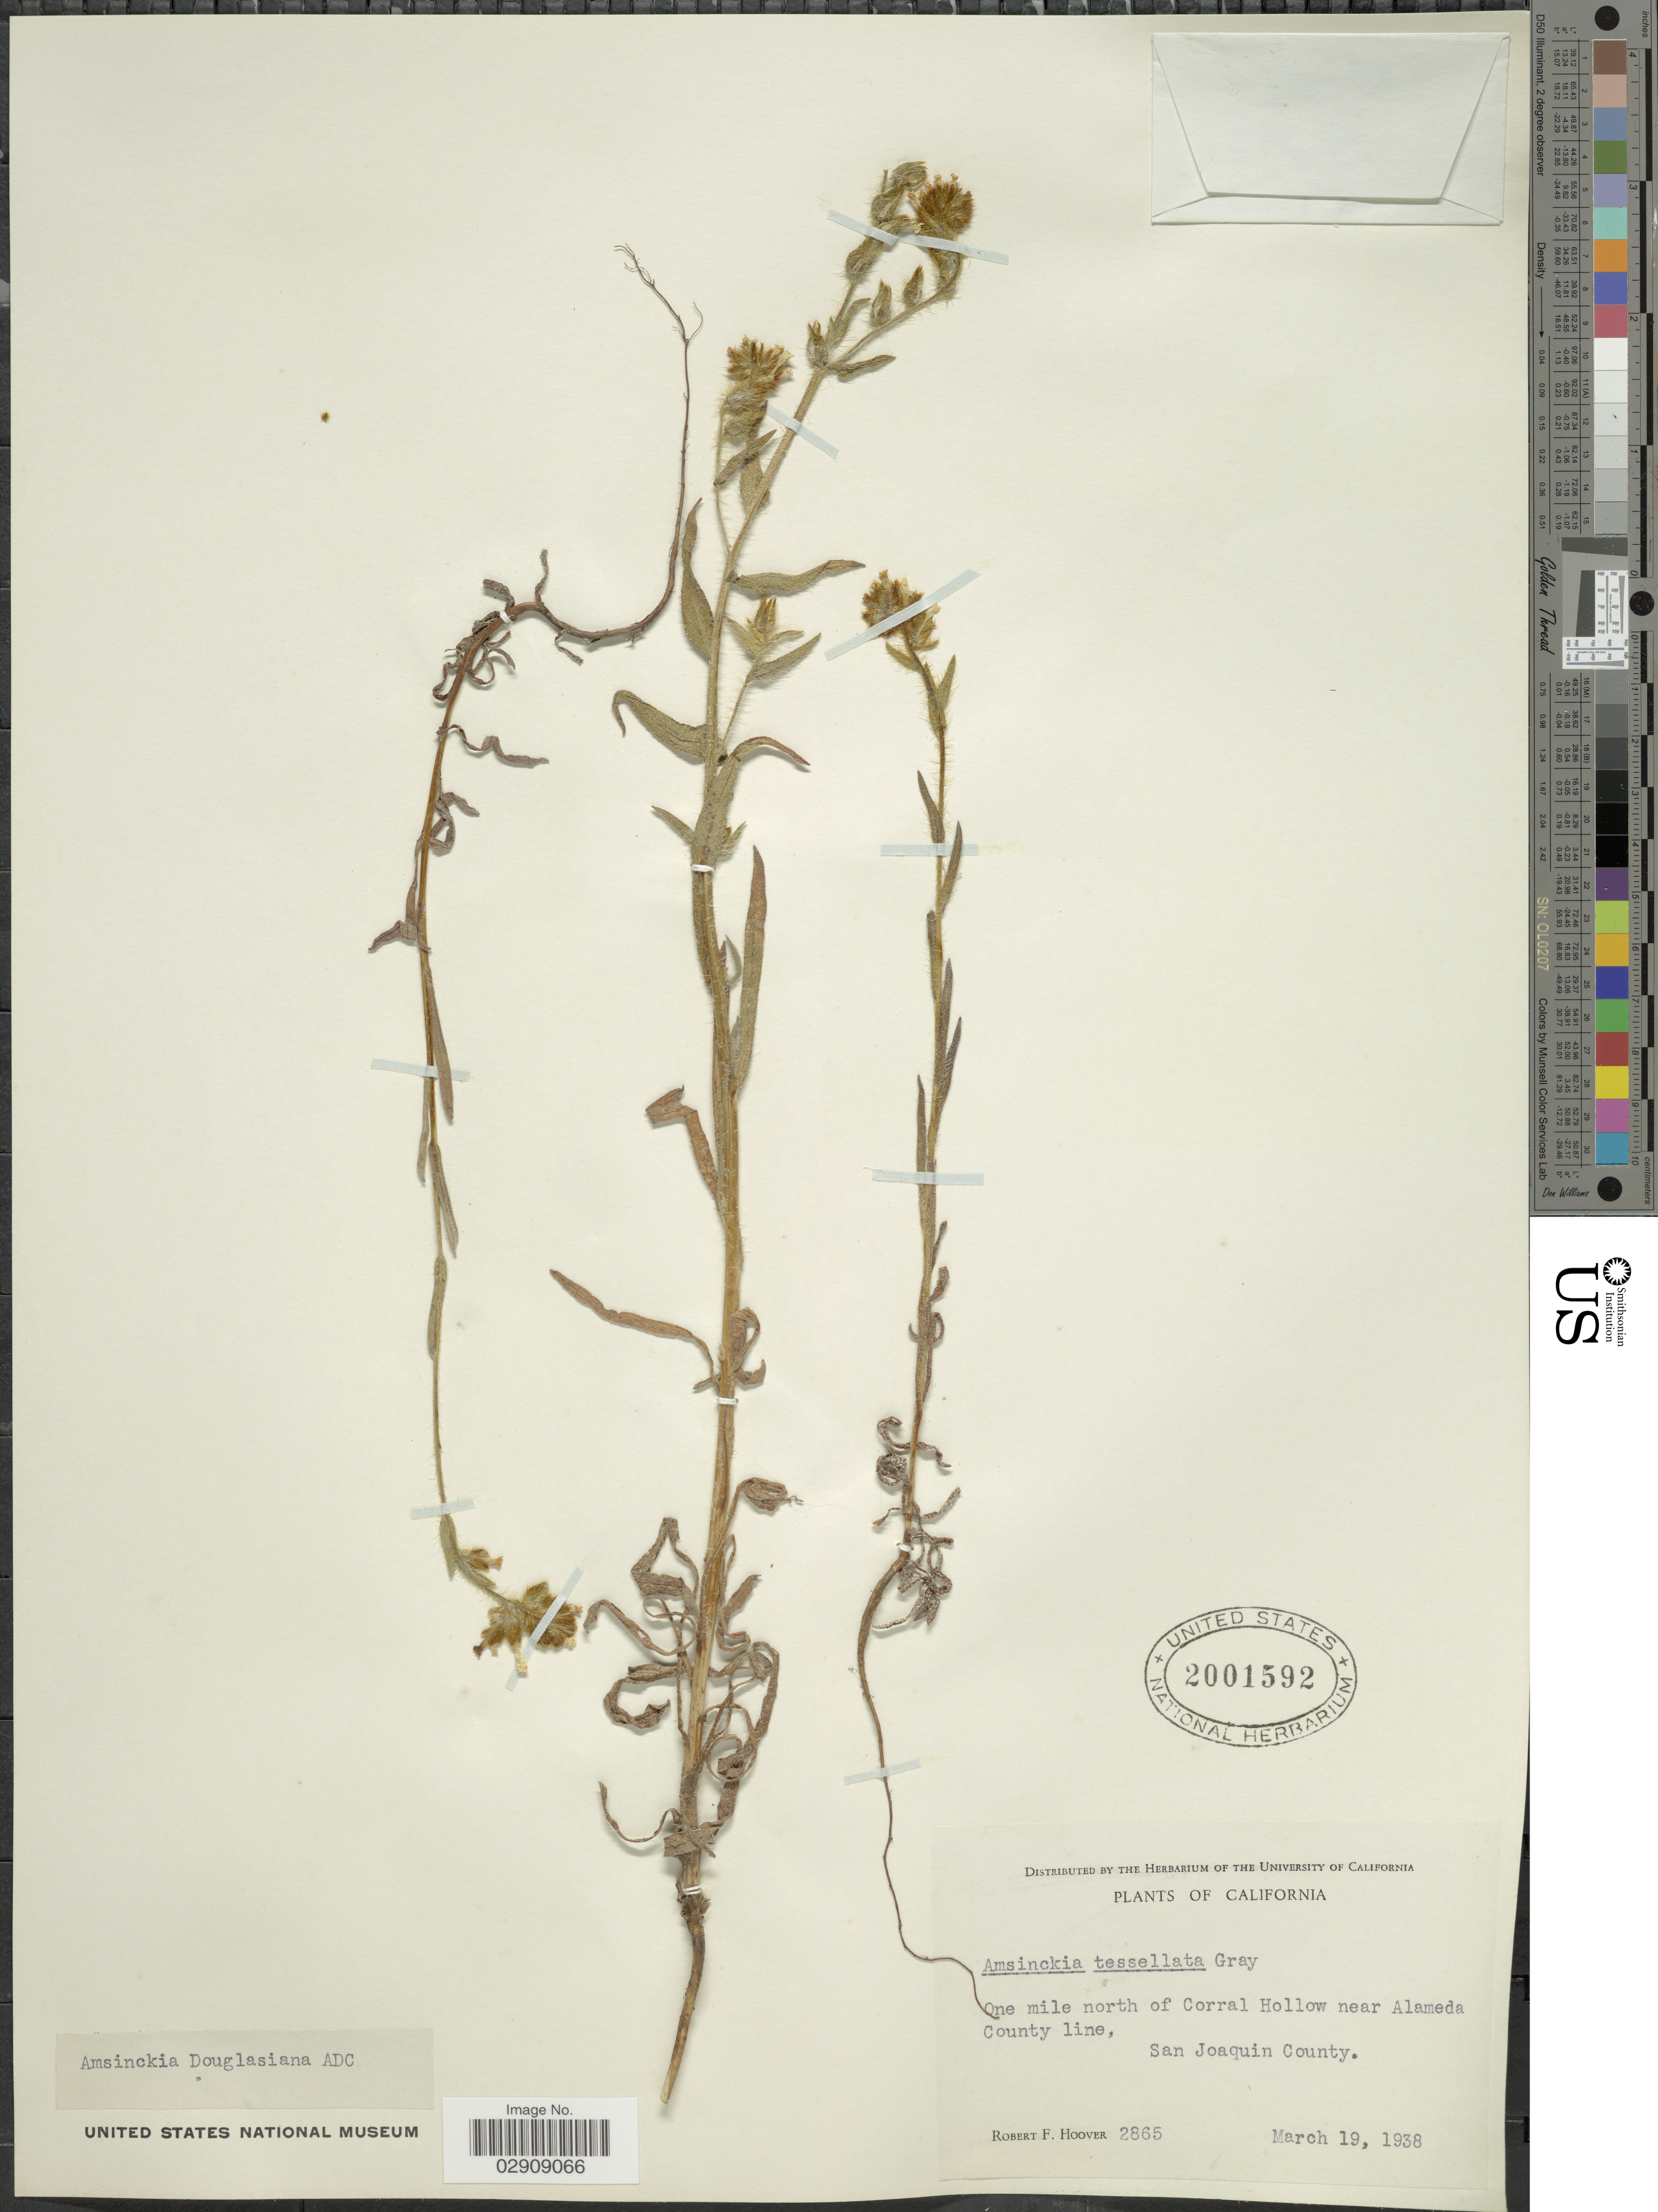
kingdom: Plantae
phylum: Tracheophyta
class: Magnoliopsida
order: Boraginales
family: Boraginaceae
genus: Amsinckia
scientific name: Amsinckia douglasiana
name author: A. DC.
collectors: R. F. Hoover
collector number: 2865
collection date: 1938-03-19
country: United States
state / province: California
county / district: San Joaquin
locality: One mile north of Corral Hollow near Alameda County line, San Joaquin County.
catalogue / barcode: US 2001592